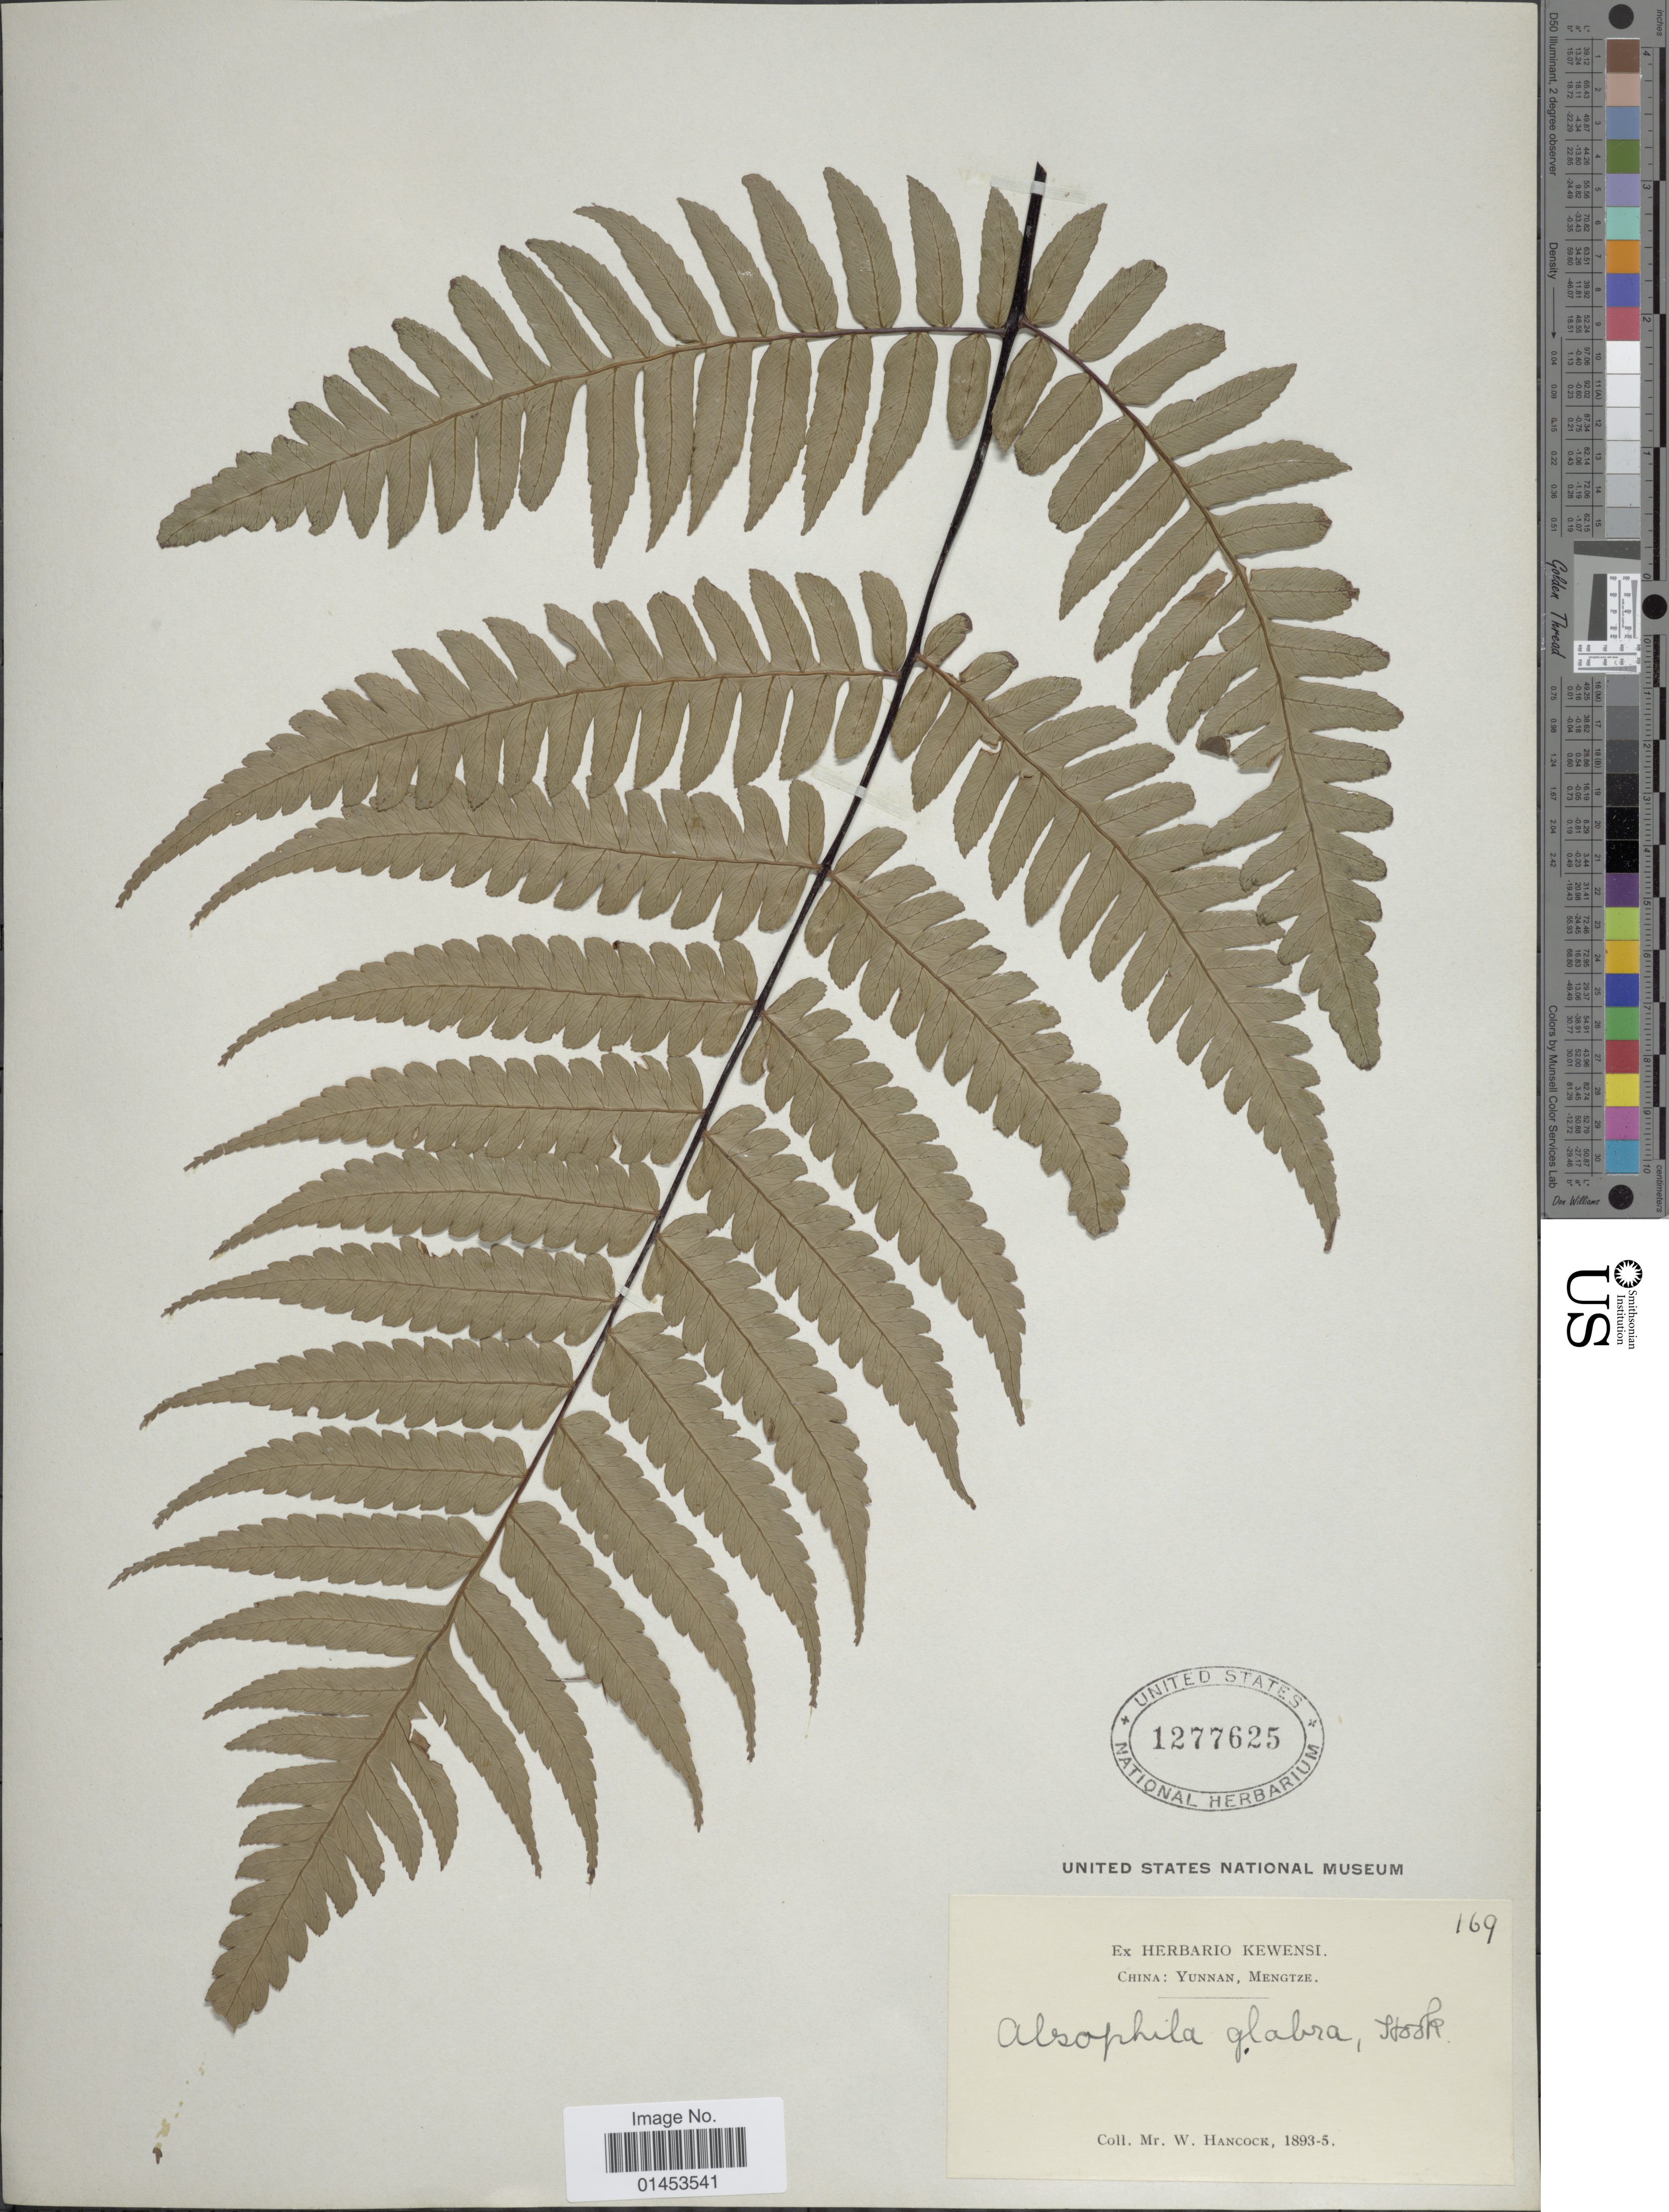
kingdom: Plantae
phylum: Tracheophyta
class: Polypodiopsida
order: Cyatheales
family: Cyatheaceae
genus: Cyathea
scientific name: Cyathea gigantea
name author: (Wall. ex Hook.) Holttum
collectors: W. Hancock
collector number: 169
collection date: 1893/1895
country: China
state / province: Yunnan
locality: Yunnan, Mengtze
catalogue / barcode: US 1277625